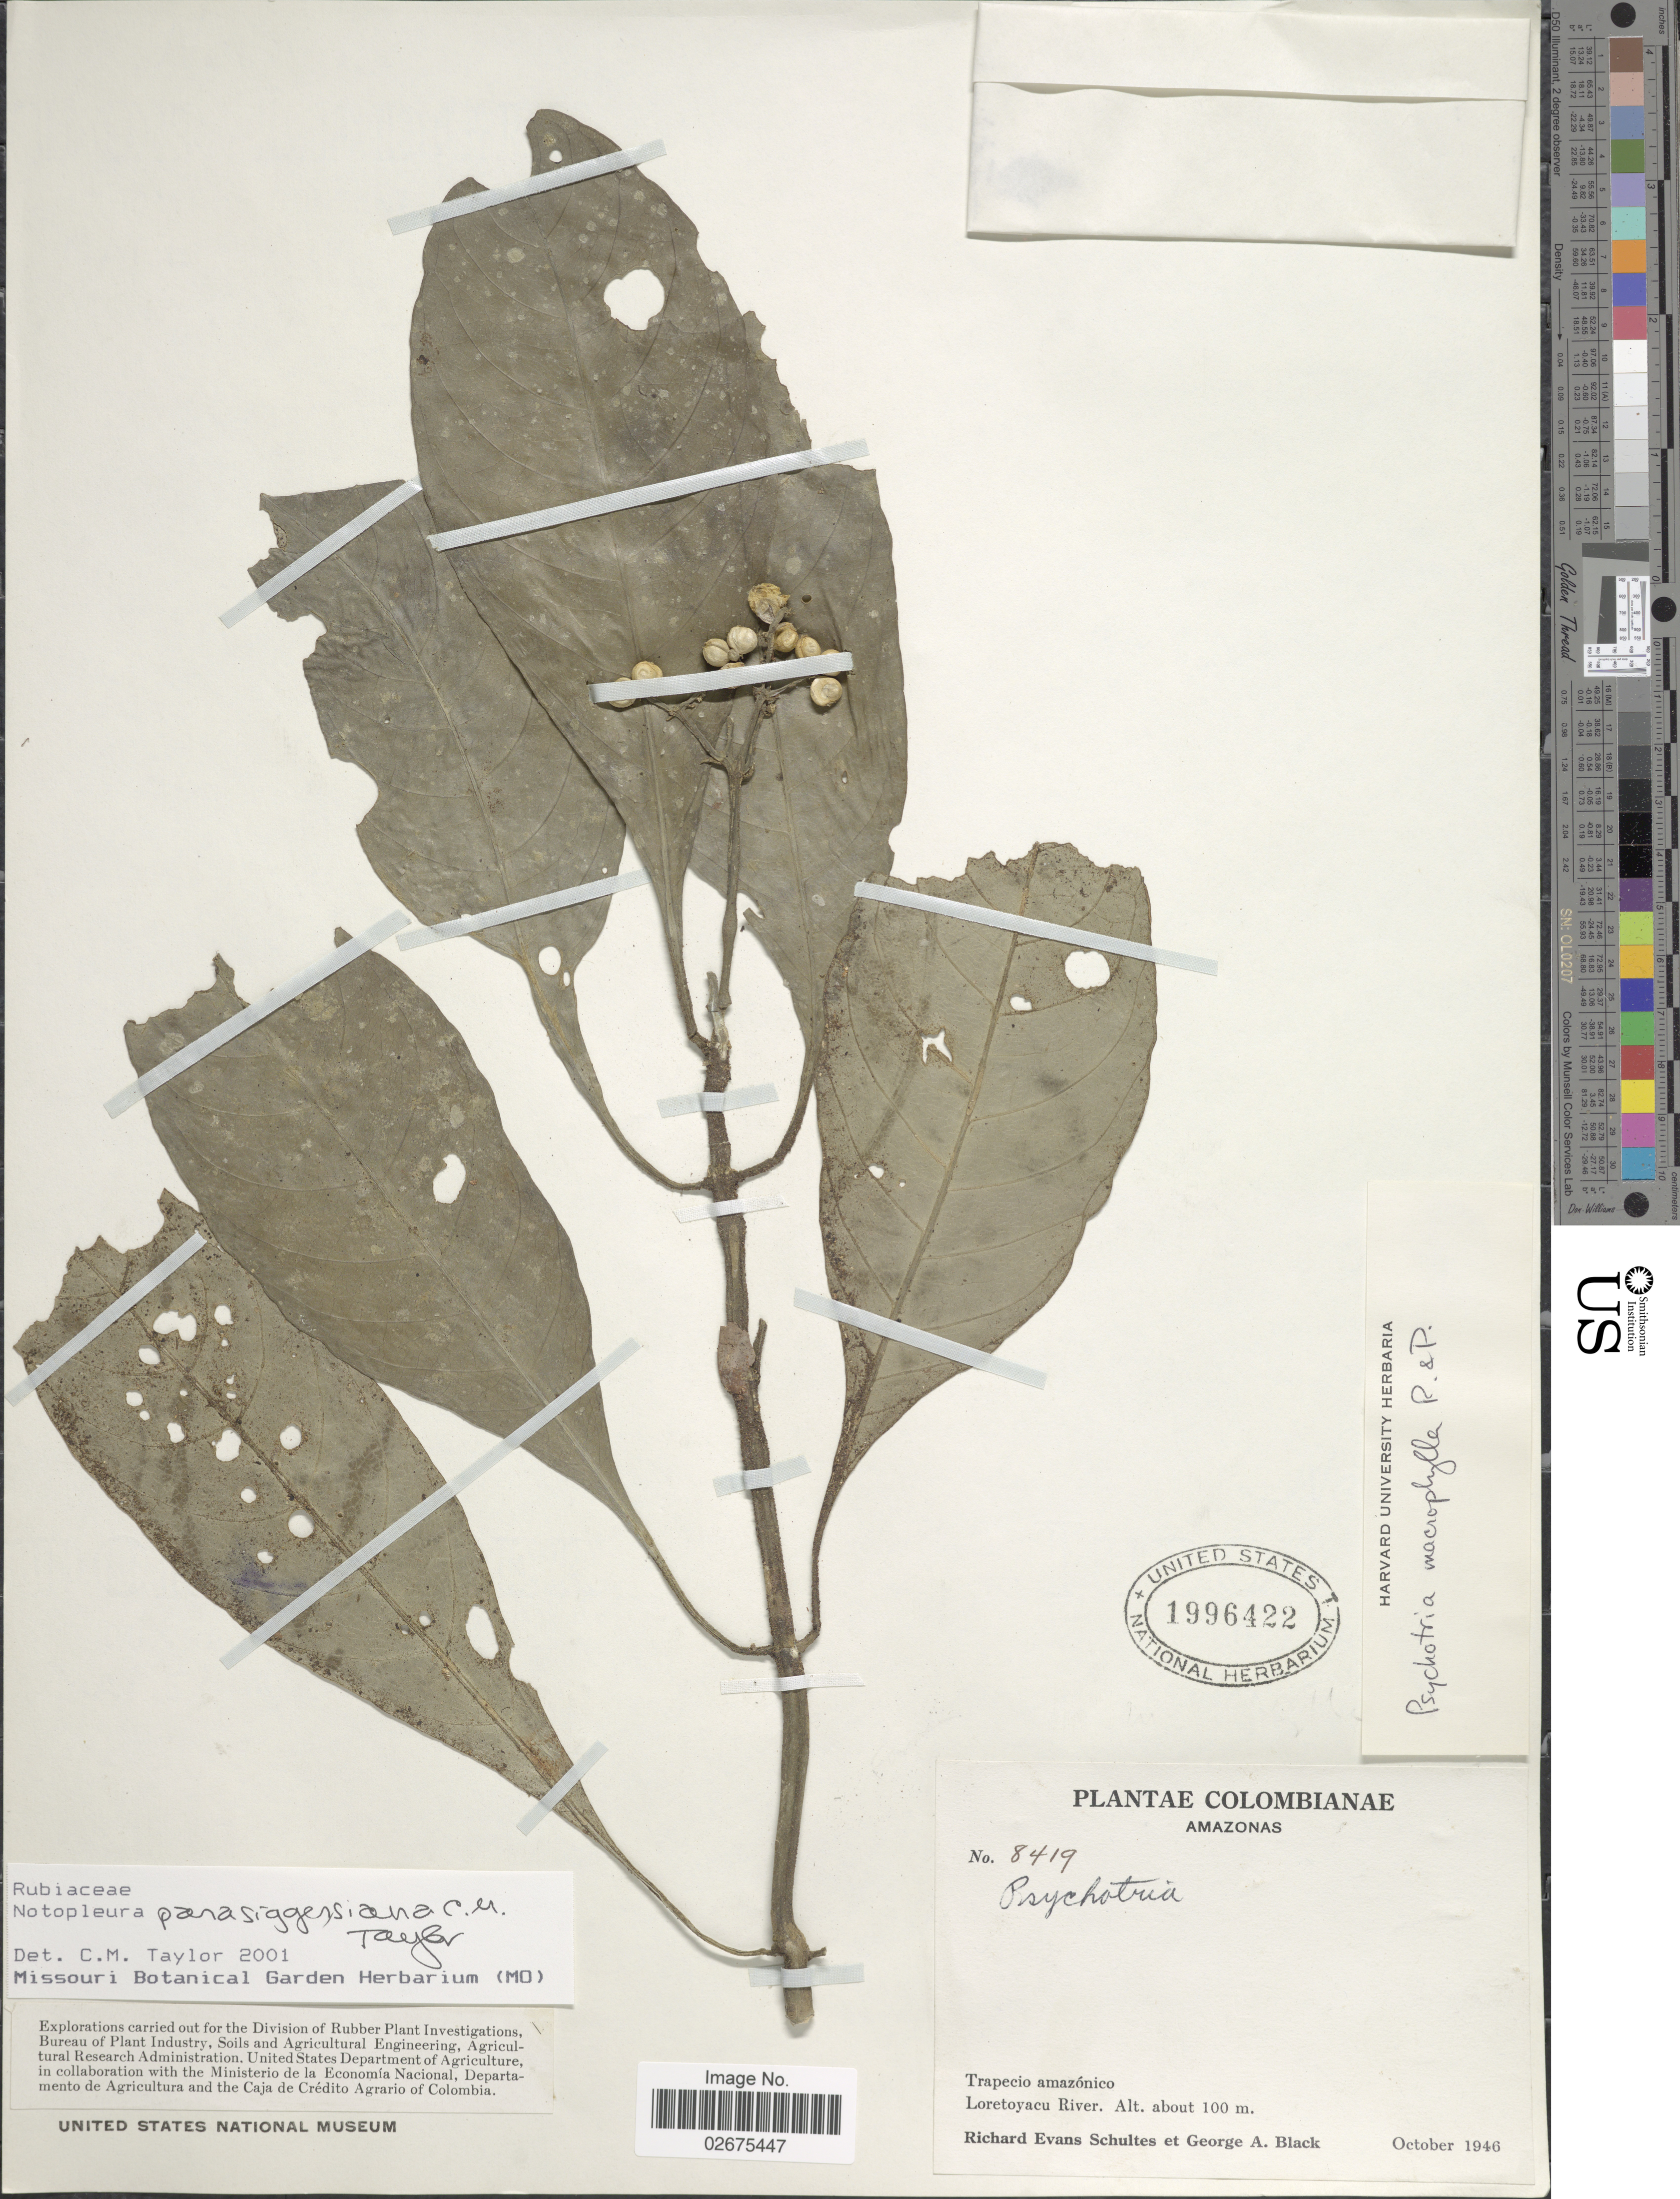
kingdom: Plantae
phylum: Tracheophyta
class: Magnoliopsida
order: Gentianales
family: Rubiaceae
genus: Notopleura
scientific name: Notopleura parasiggersiana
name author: C.M. Taylor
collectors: R. E. Schultes & G. A. Black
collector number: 8419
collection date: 1946-10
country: Colombia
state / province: Amazônas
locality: Trapecio amazonico. Loretoyacu River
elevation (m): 100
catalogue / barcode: US 1996422